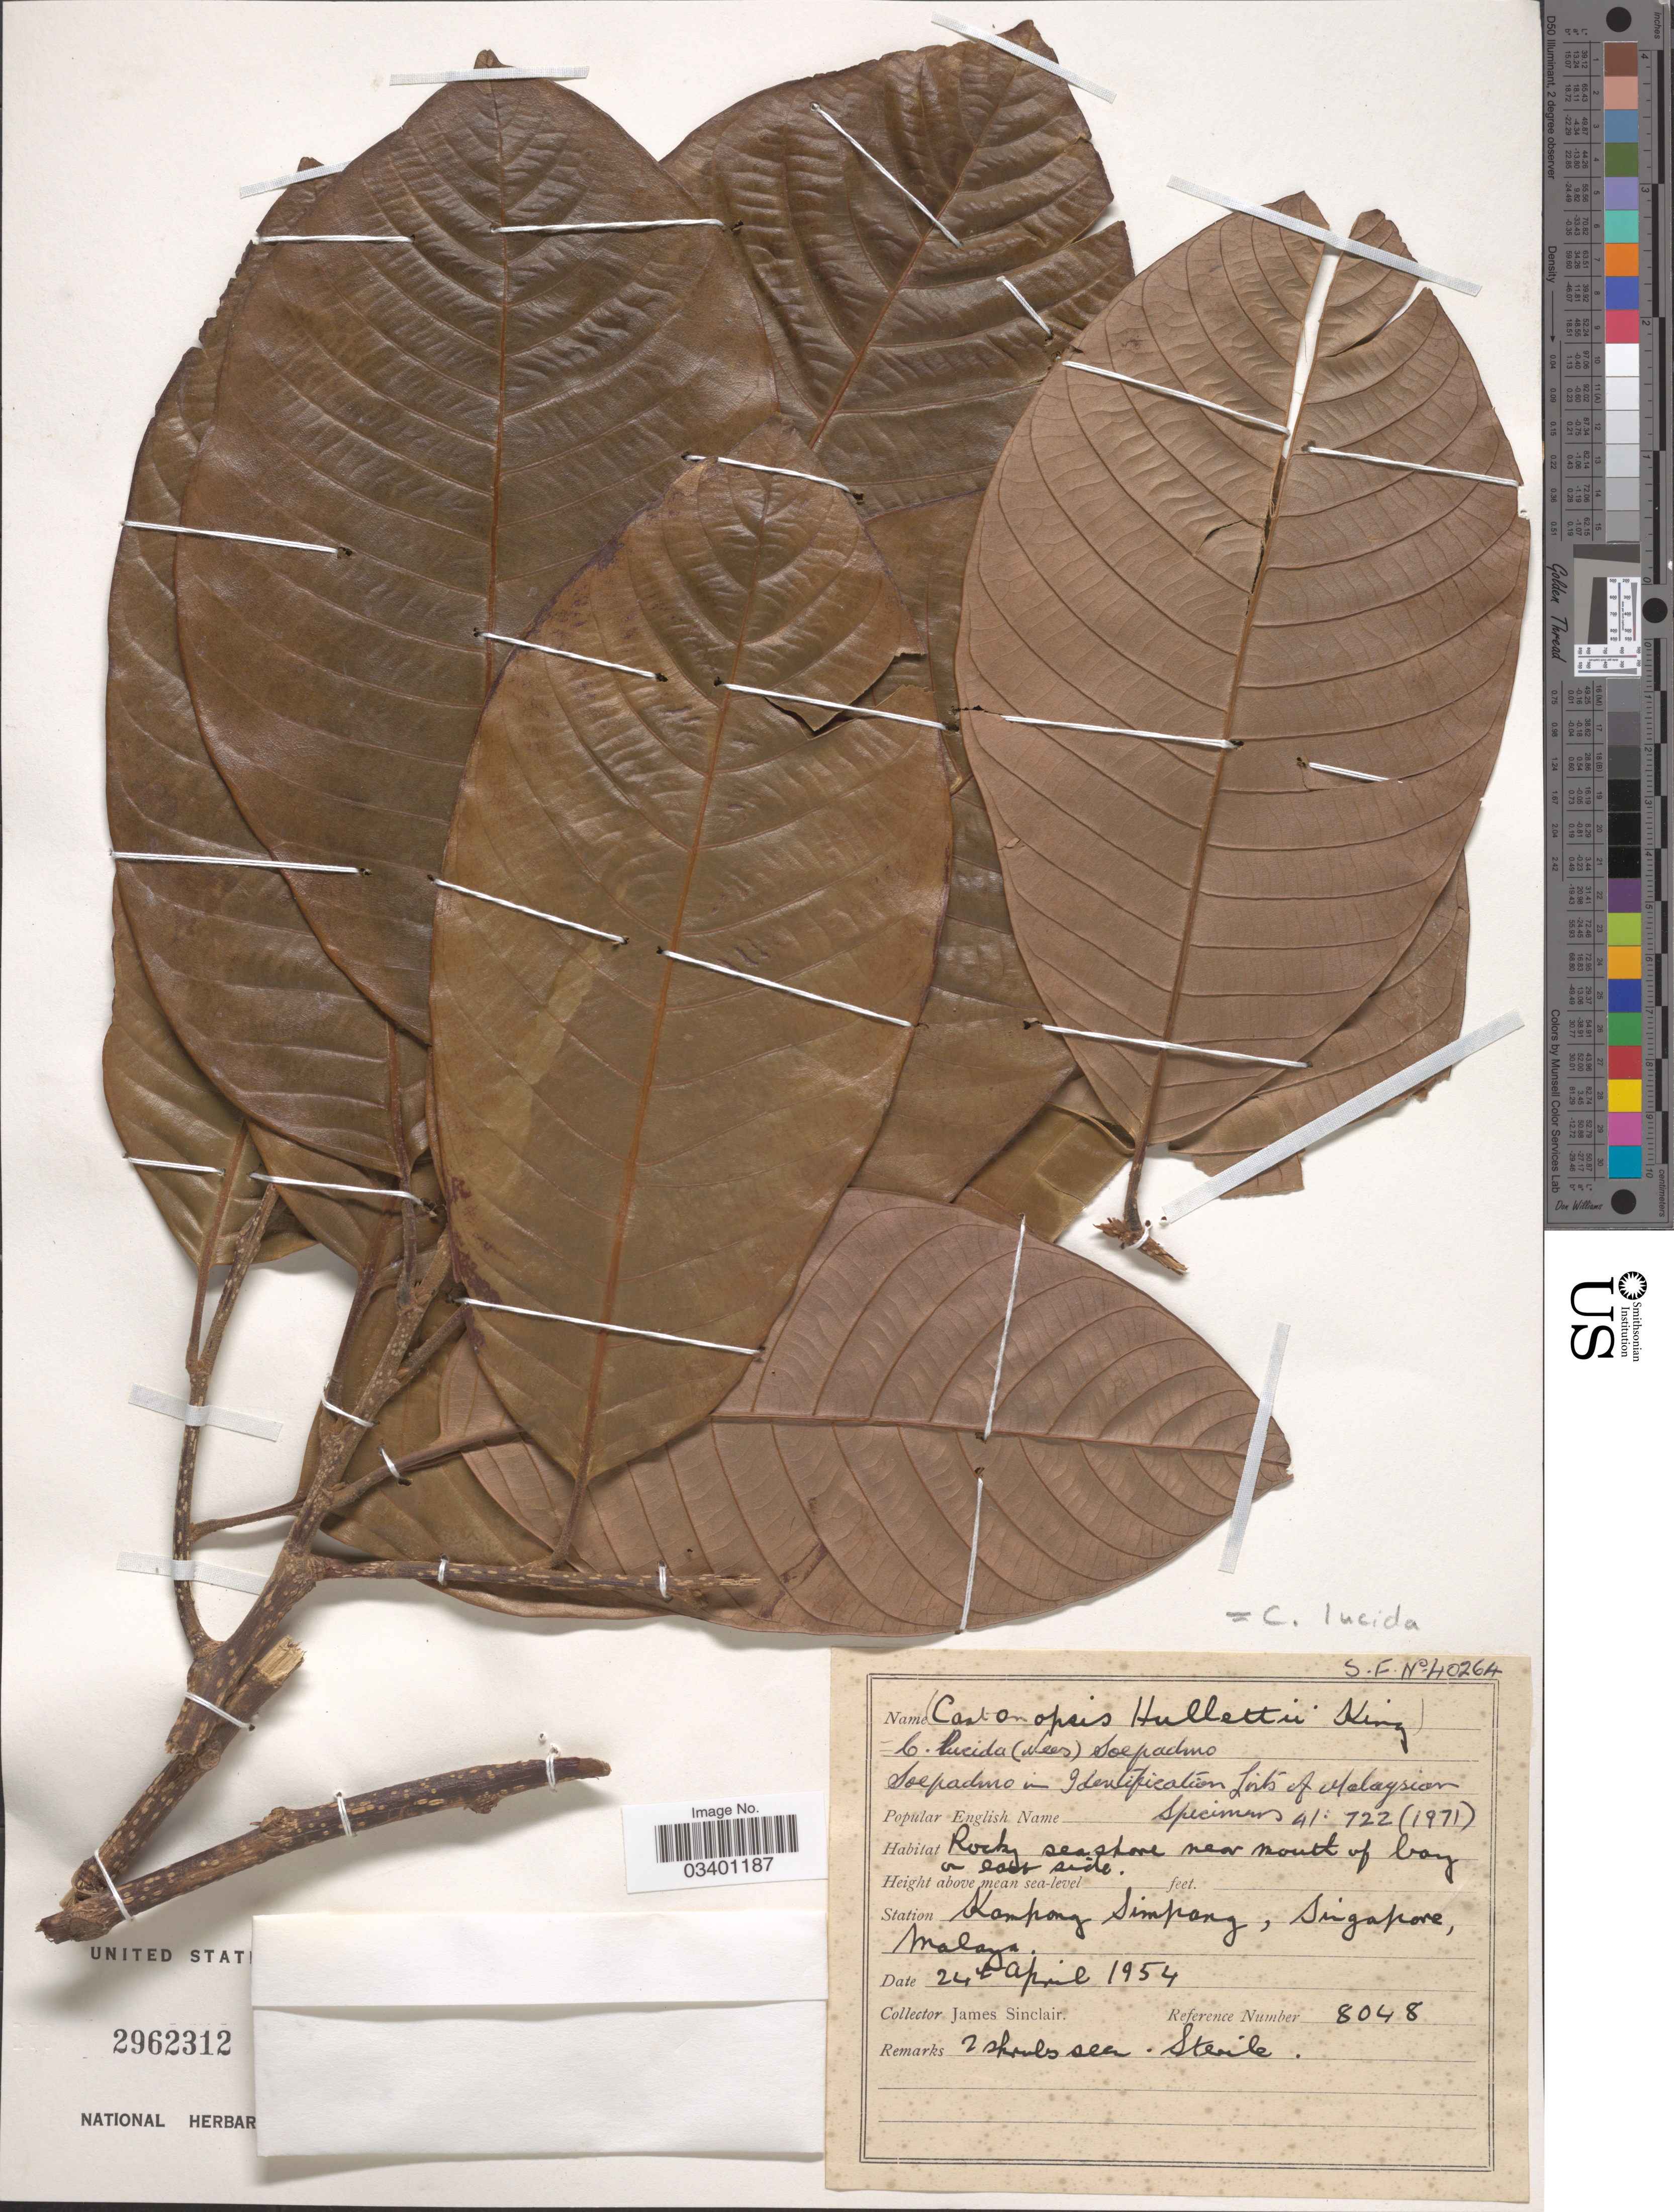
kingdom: Plantae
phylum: Tracheophyta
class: Magnoliopsida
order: Fagales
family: Fagaceae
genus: Castanopsis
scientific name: Castanopsis lucida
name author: (Nees in Wall.) Soepadmo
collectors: J. Sinclair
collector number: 8048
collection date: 1954-04-24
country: Singapore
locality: Rocky seashore near mouth of bay on east side. Station Kampong Simpang, Malaya.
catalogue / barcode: US 2962312